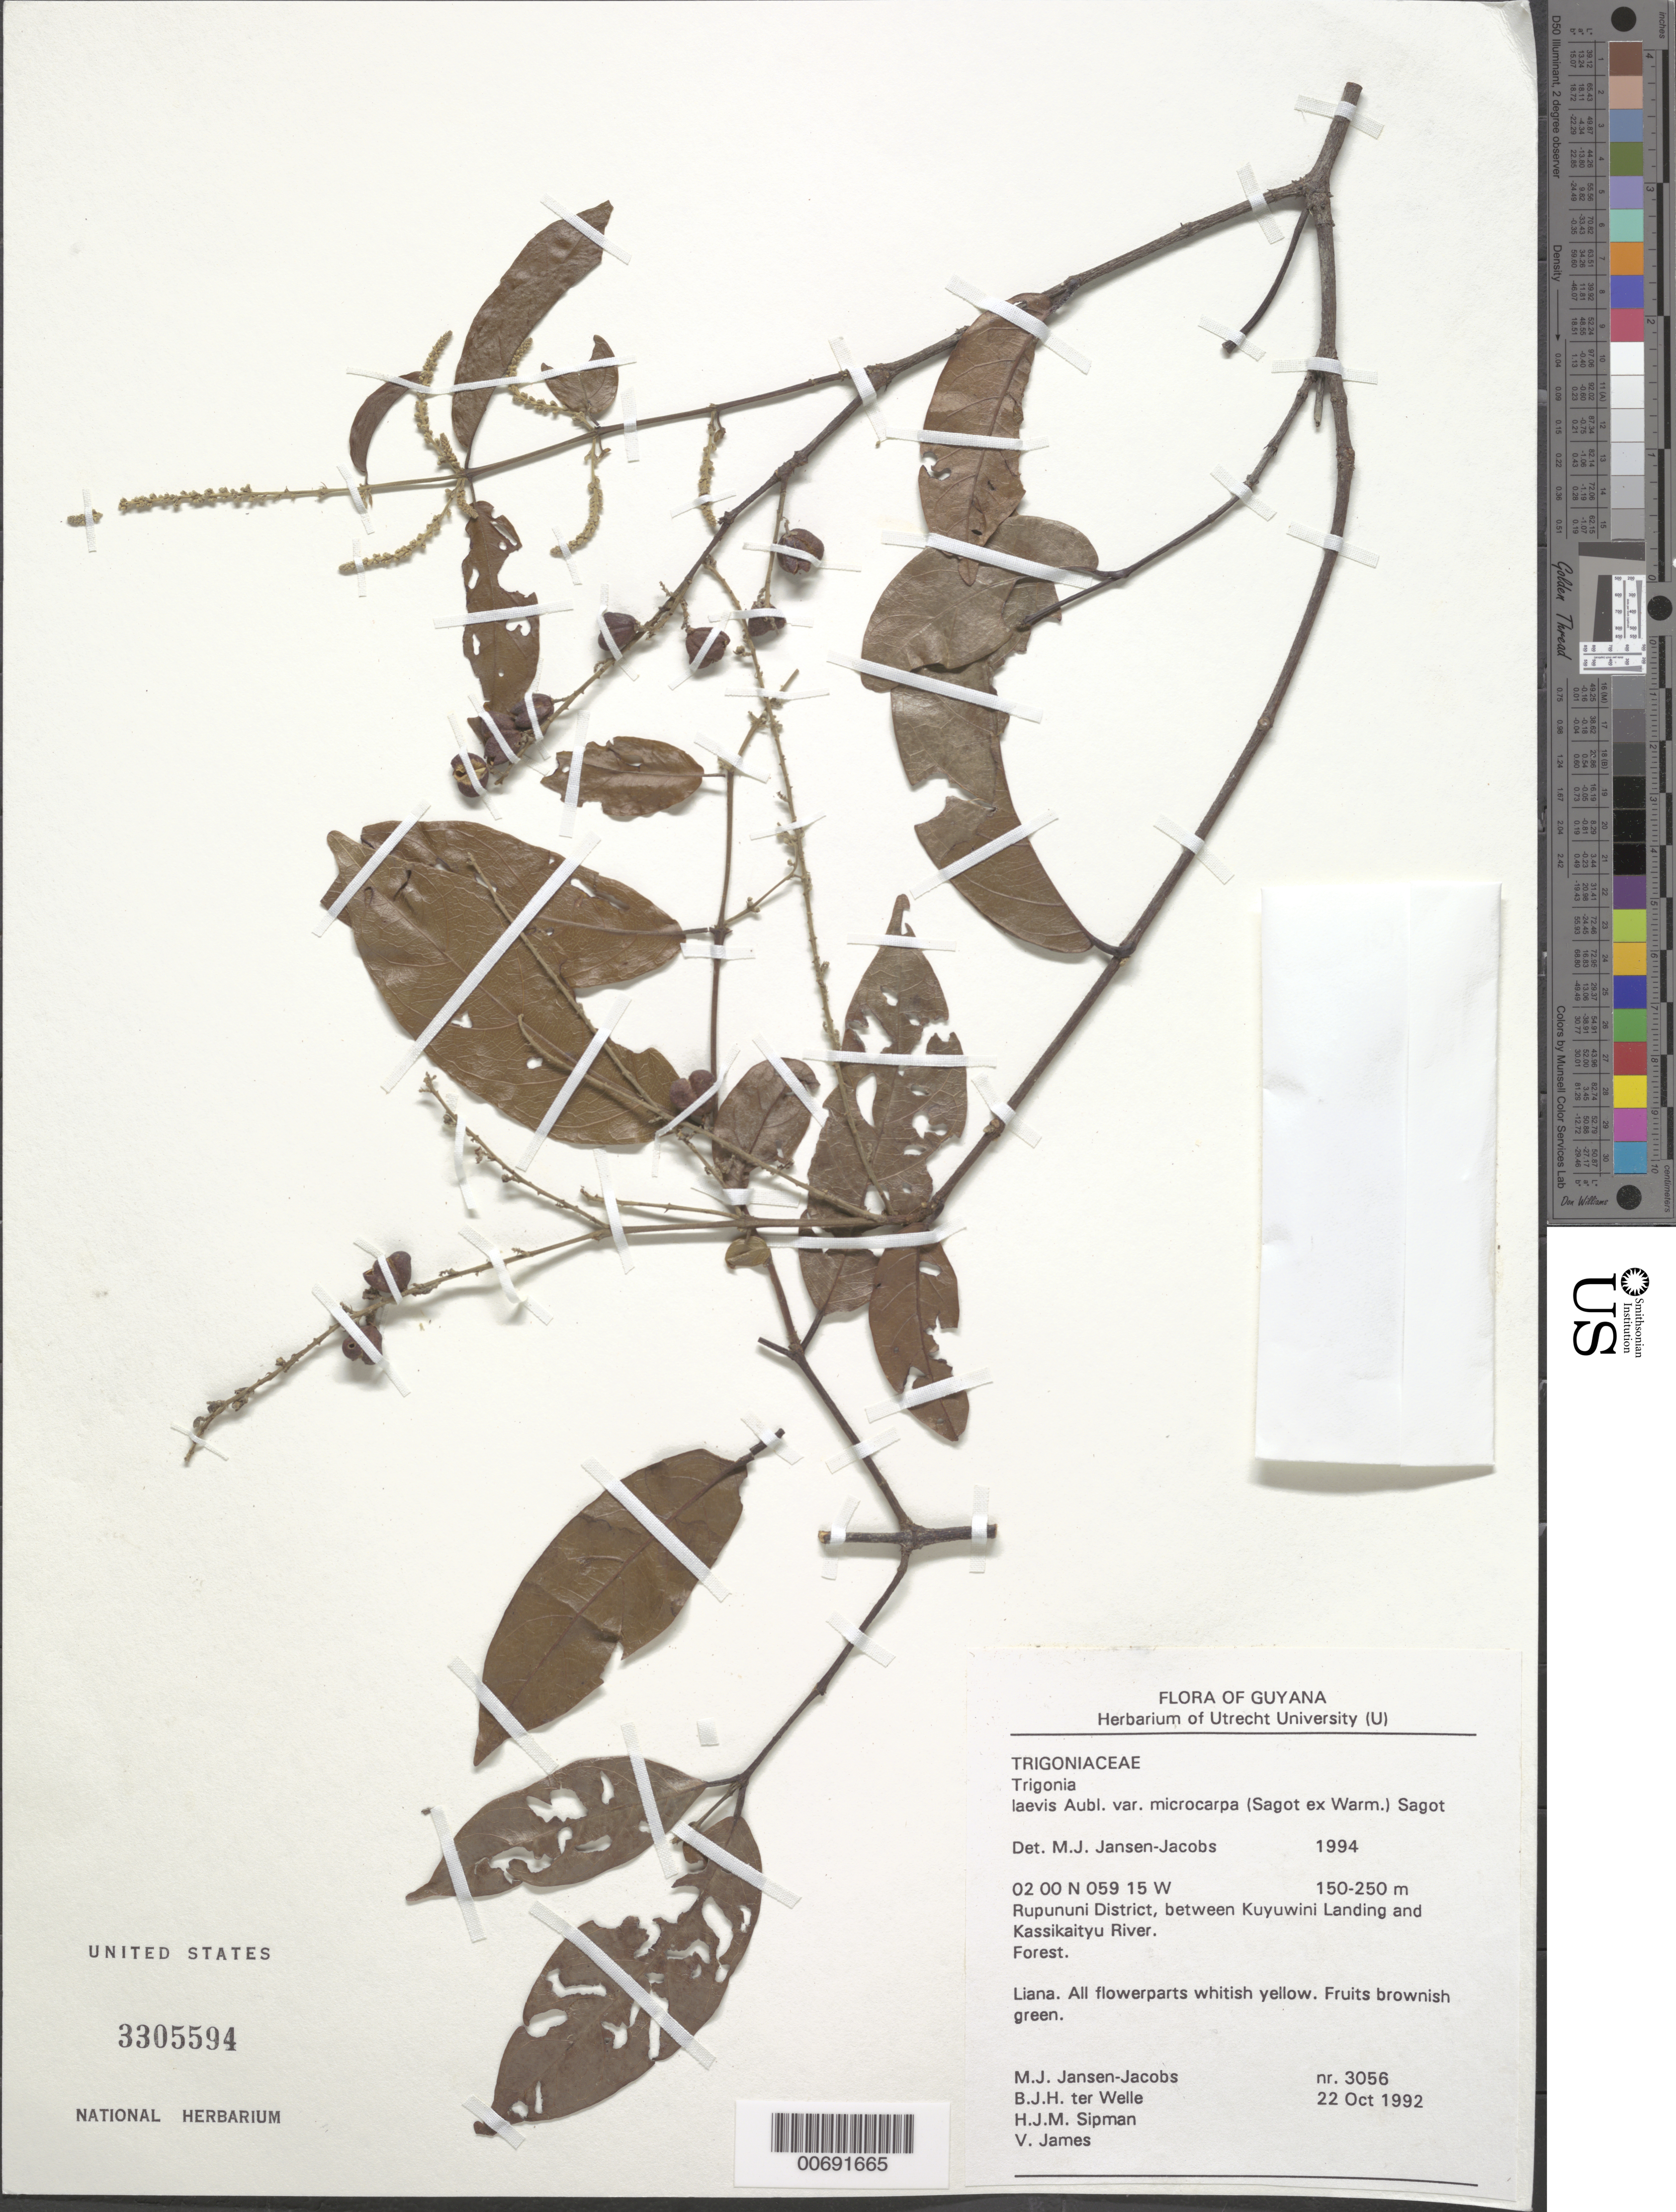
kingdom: Plantae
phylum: Tracheophyta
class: Magnoliopsida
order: Malpighiales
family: Trigoniaceae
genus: Trigonia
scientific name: Trigonia laevis var. microcarpa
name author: (Sagot ex Warm.) Sagot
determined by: Jansen-Jacobs, M. J., (U), Nationaal Herbarium Nederland, Utrecht University branch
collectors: M. J. Jansen-Jacobs, B. Welle, H. J. M. Sipman & V. James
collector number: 3056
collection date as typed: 22-Oct-92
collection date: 1992-10-22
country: Guyana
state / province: U. Takutu-U. Essequibo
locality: Rupununi District, between Kuyuwini Landing and Kassikaityu River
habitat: Forest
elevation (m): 150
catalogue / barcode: US 3305594